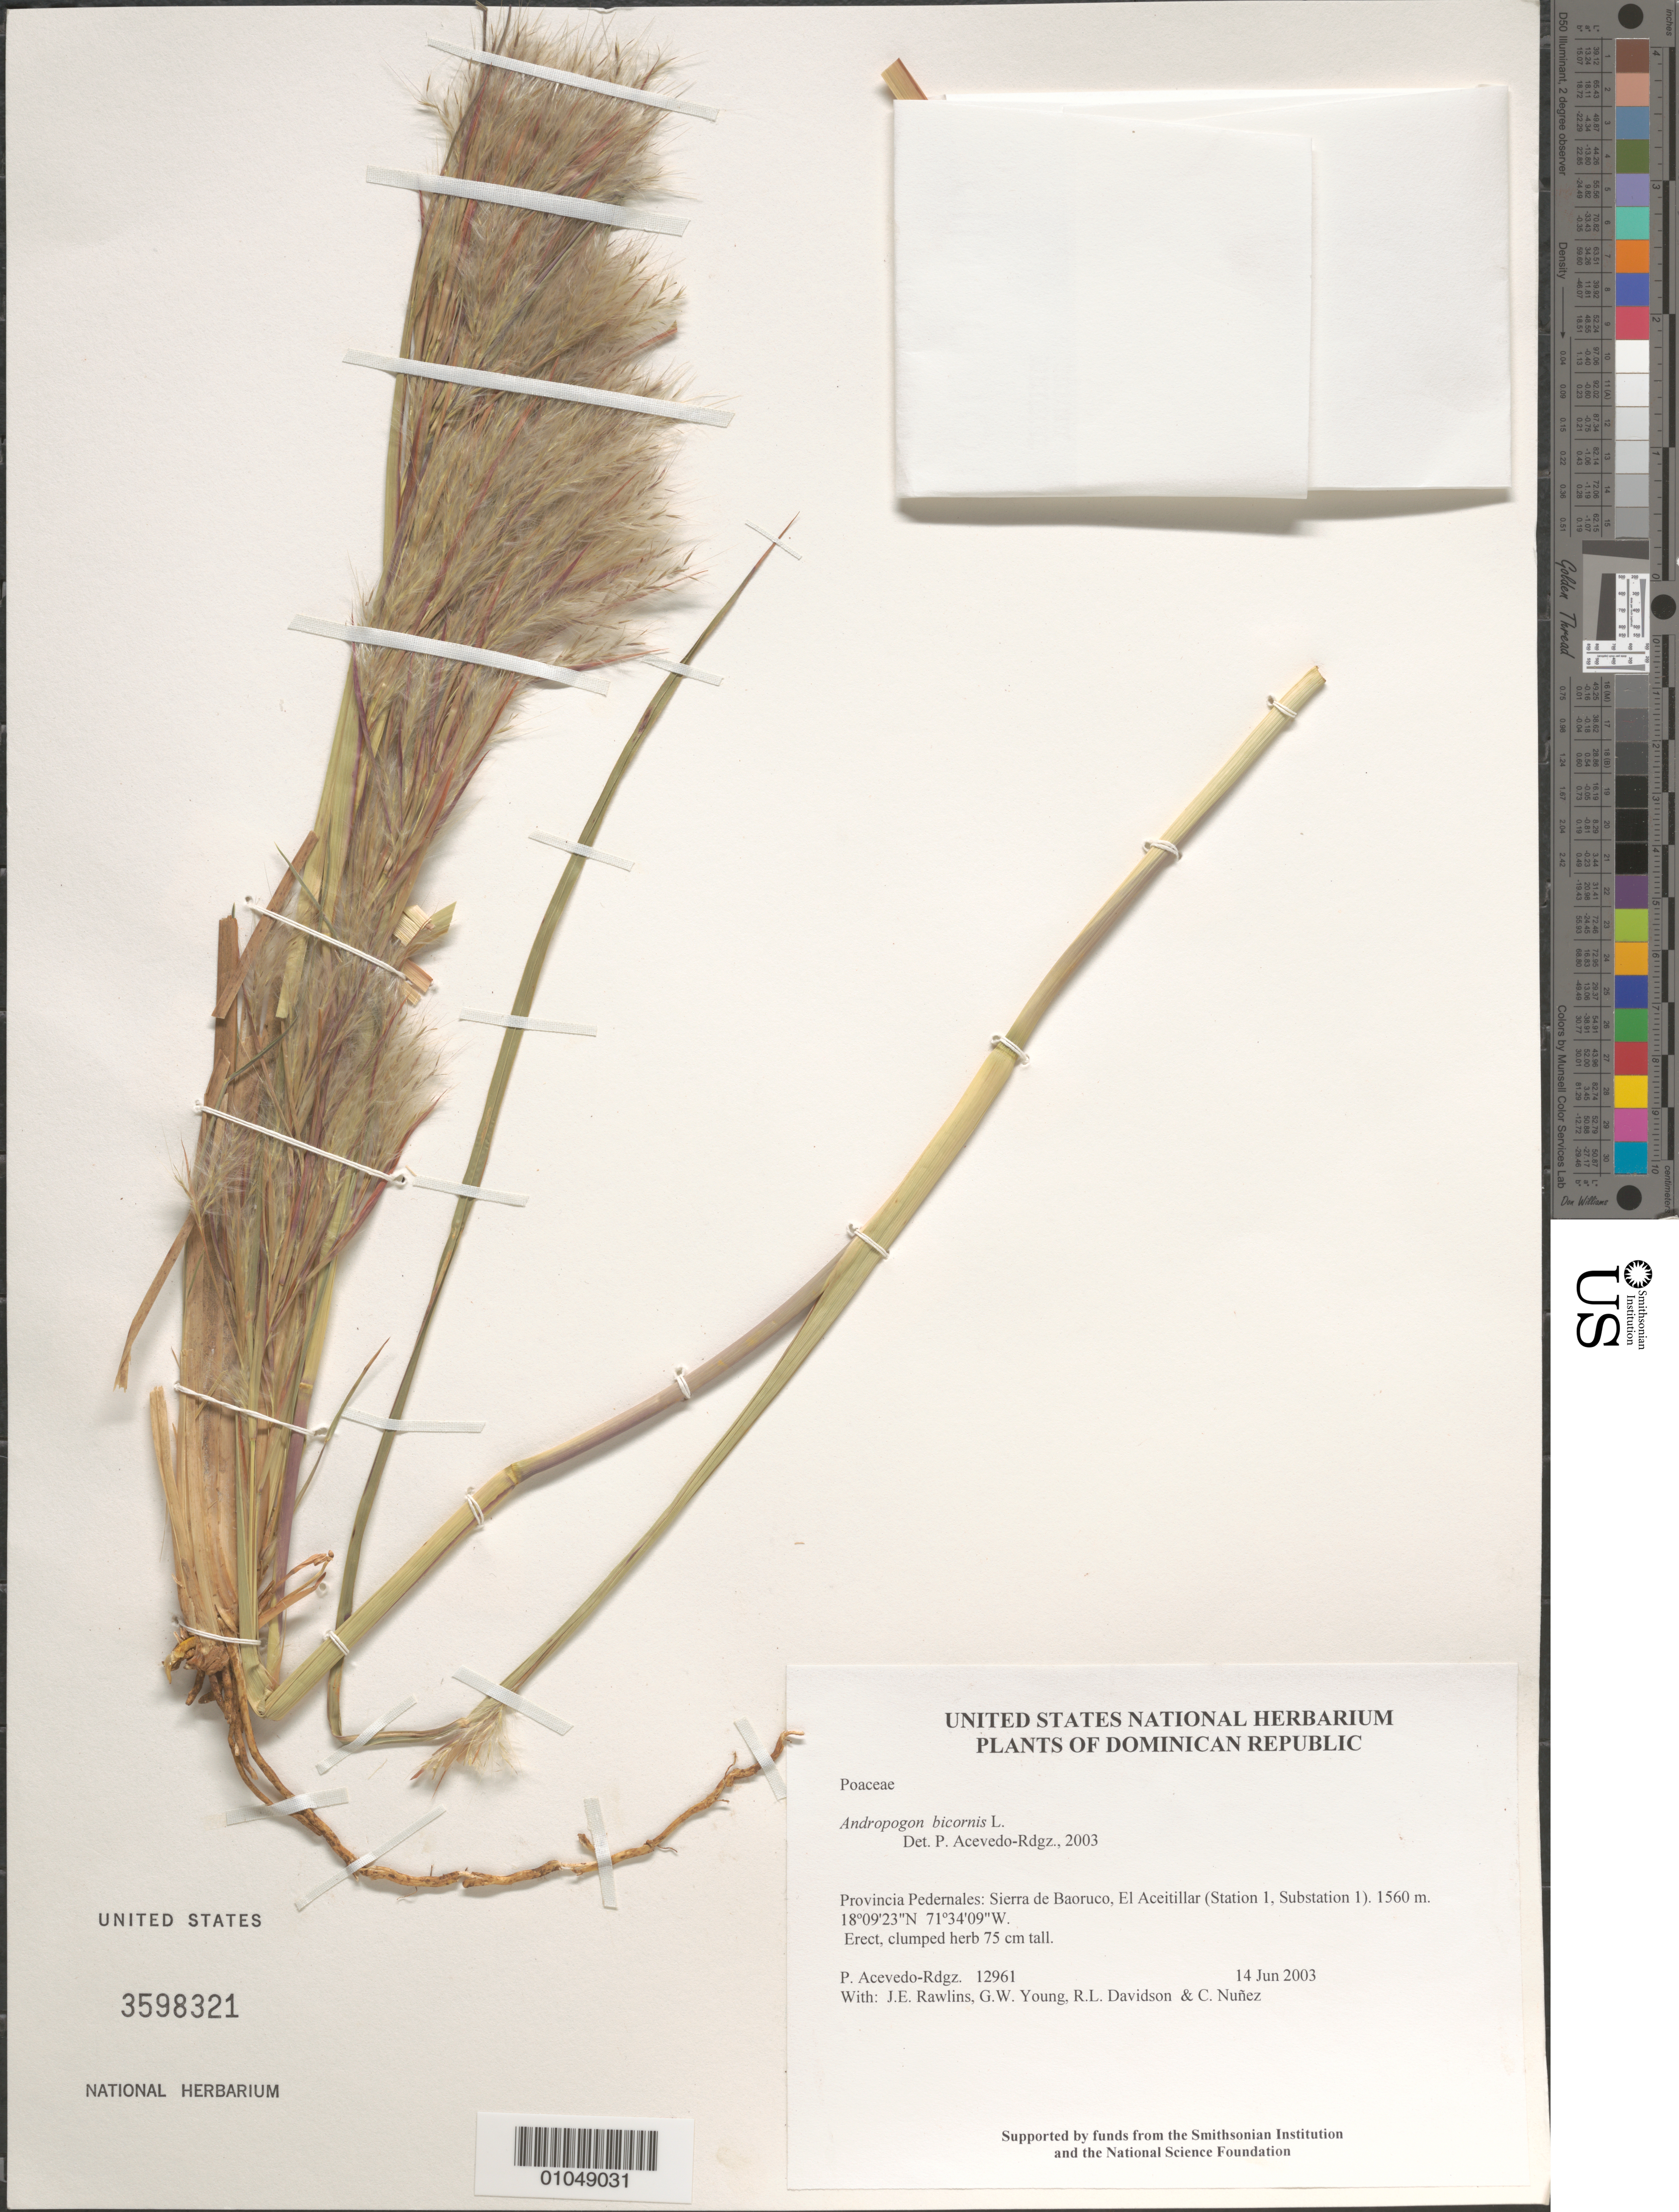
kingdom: Plantae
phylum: Tracheophyta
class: Liliopsida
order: Poales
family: Poaceae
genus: Andropogon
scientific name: Andropogon bicornis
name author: L.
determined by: Acevedo-Rodríguez, P., (BOT), Smithsonian Institution - National Museum of Natural History (UNITED STATES)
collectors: P. Acevedo-Rodr., J. Rawlins, G. Young, R. Davidson & C. Nunez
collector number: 12961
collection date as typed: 14 Jun 2003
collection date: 2003-06-14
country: Dominican Republic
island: Hispaniola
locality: Provincia Pedernales: Sierra de Baoruco, El Aceitillar (Station 1, Substation 1).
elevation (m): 1560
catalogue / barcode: US 3598321